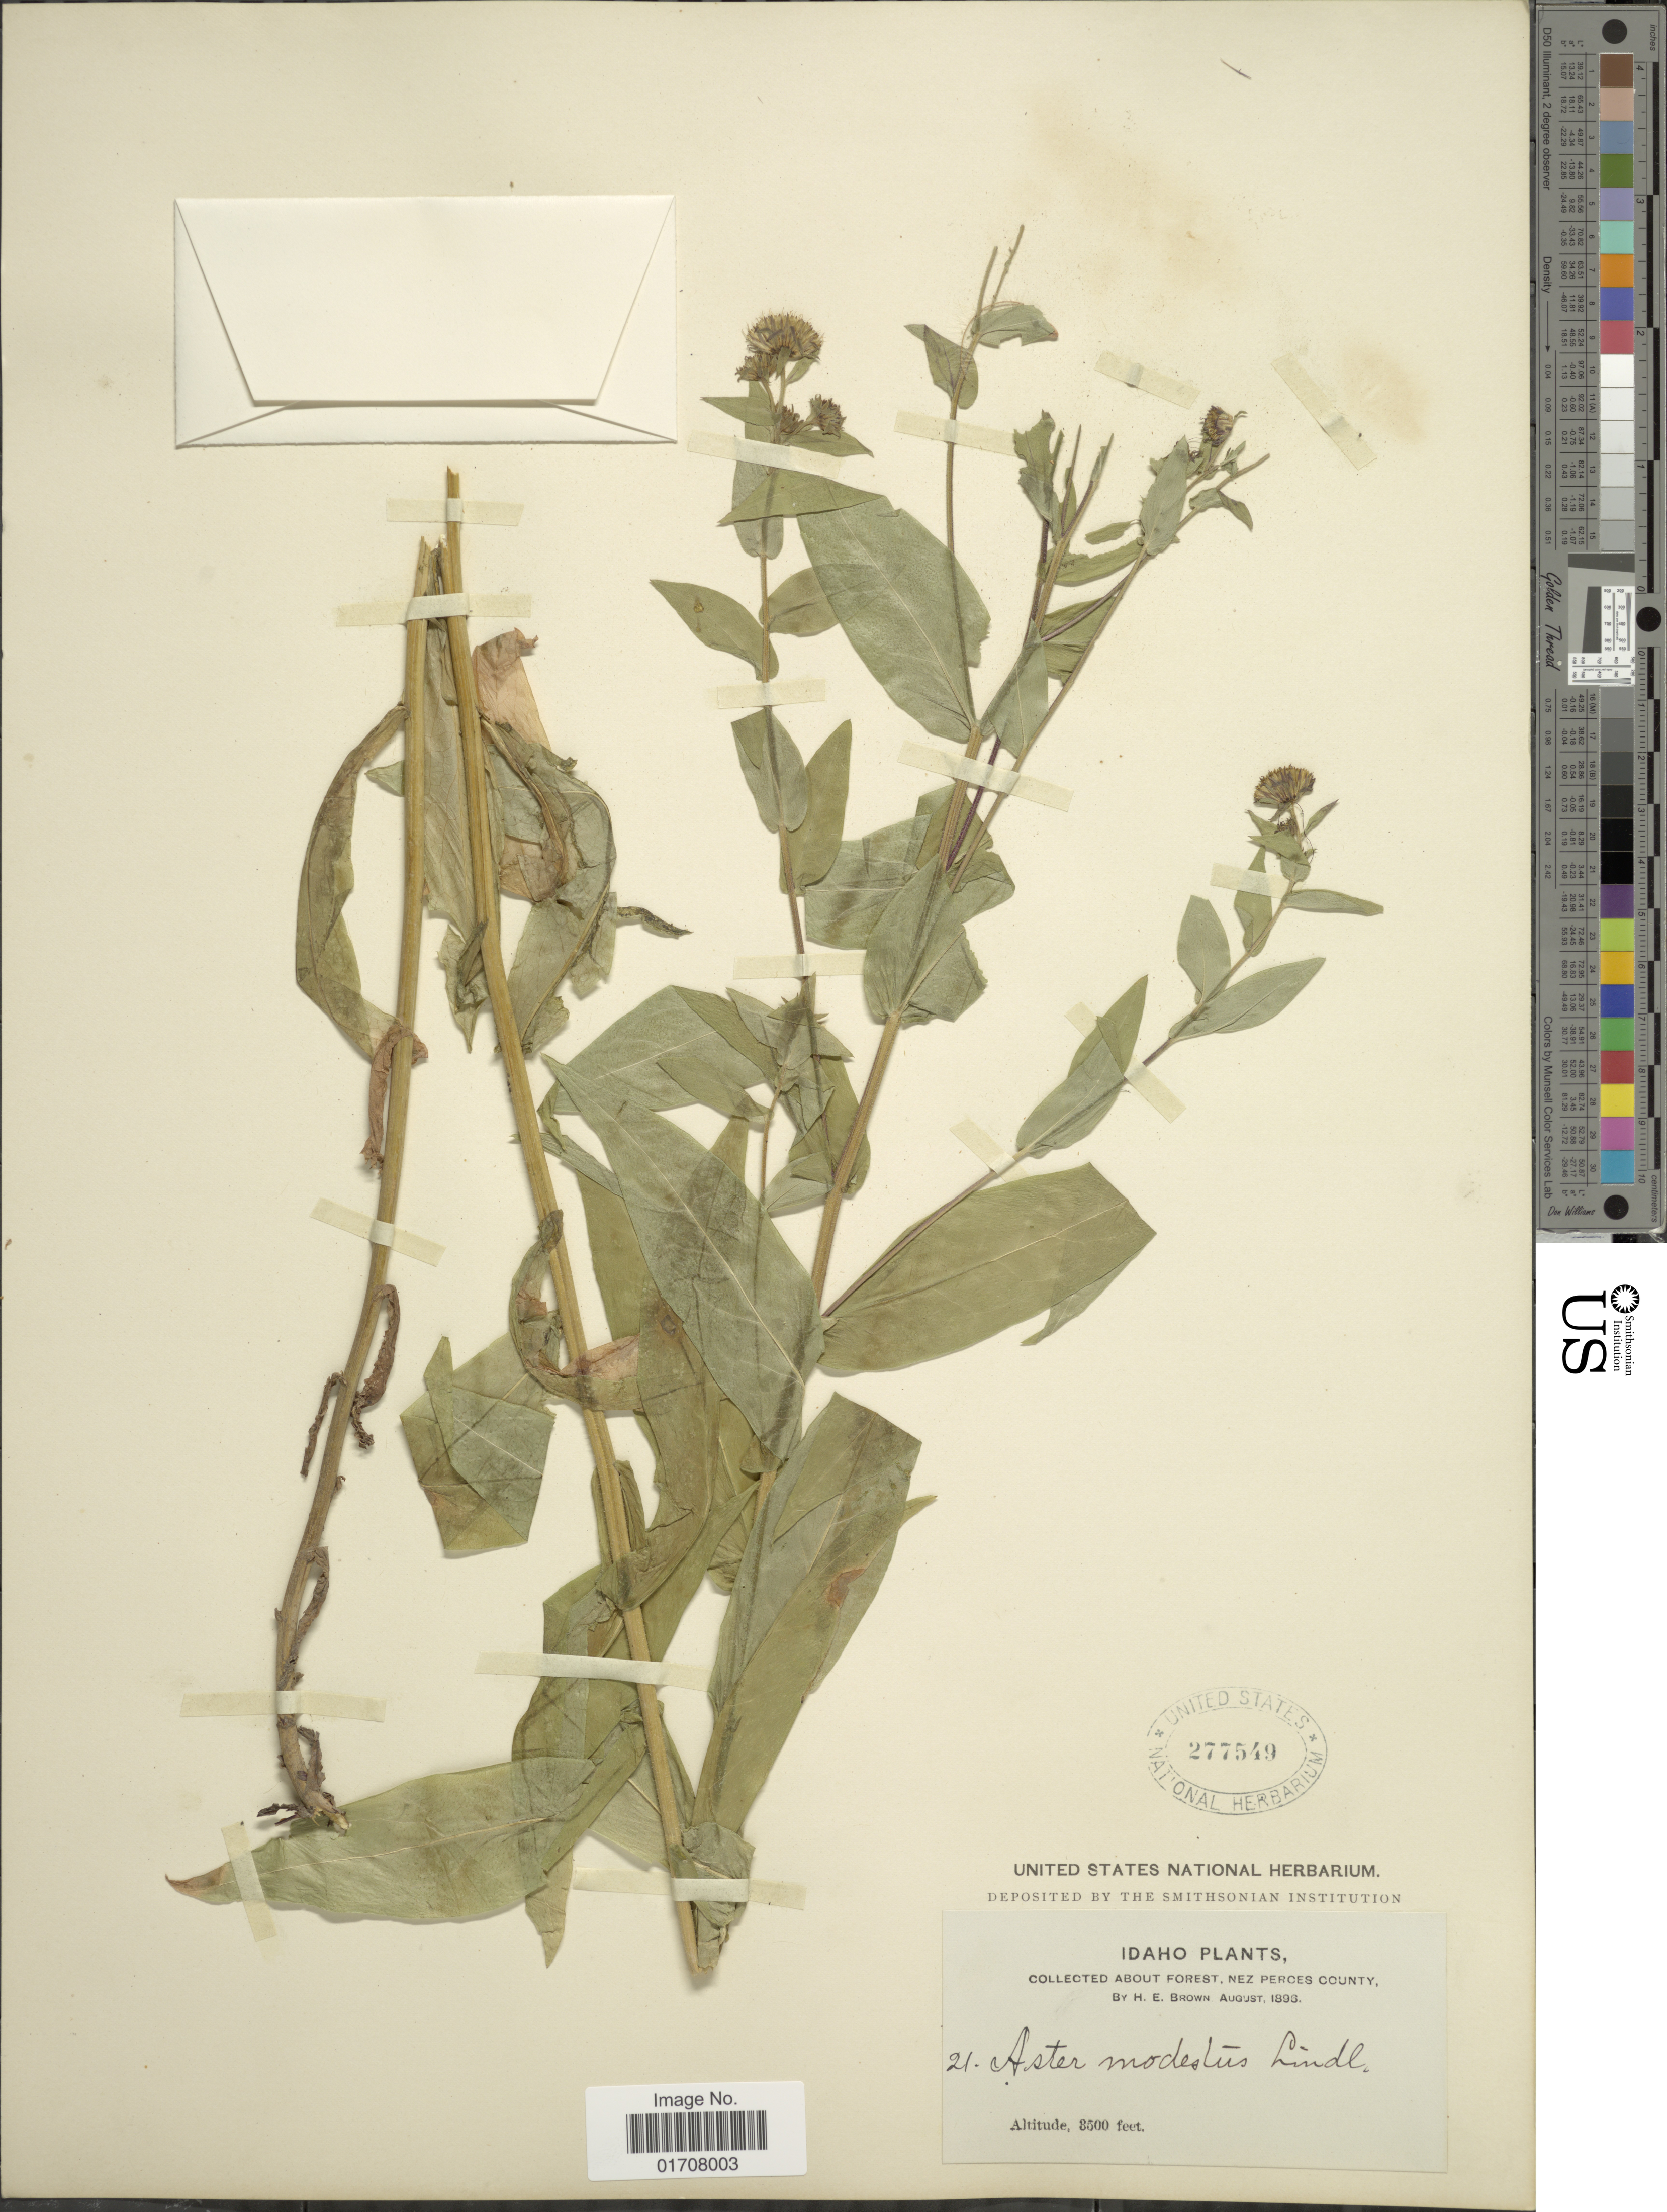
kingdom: Plantae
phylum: Tracheophyta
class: Magnoliopsida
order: Asterales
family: Asteraceae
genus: Canadanthus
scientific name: Canadanthus modestus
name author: (Lindl.) G.L. Nesom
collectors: H. E. Brown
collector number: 21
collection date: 1896-08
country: United States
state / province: Idaho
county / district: Nez Perce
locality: About forest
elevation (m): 1067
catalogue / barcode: US 277549